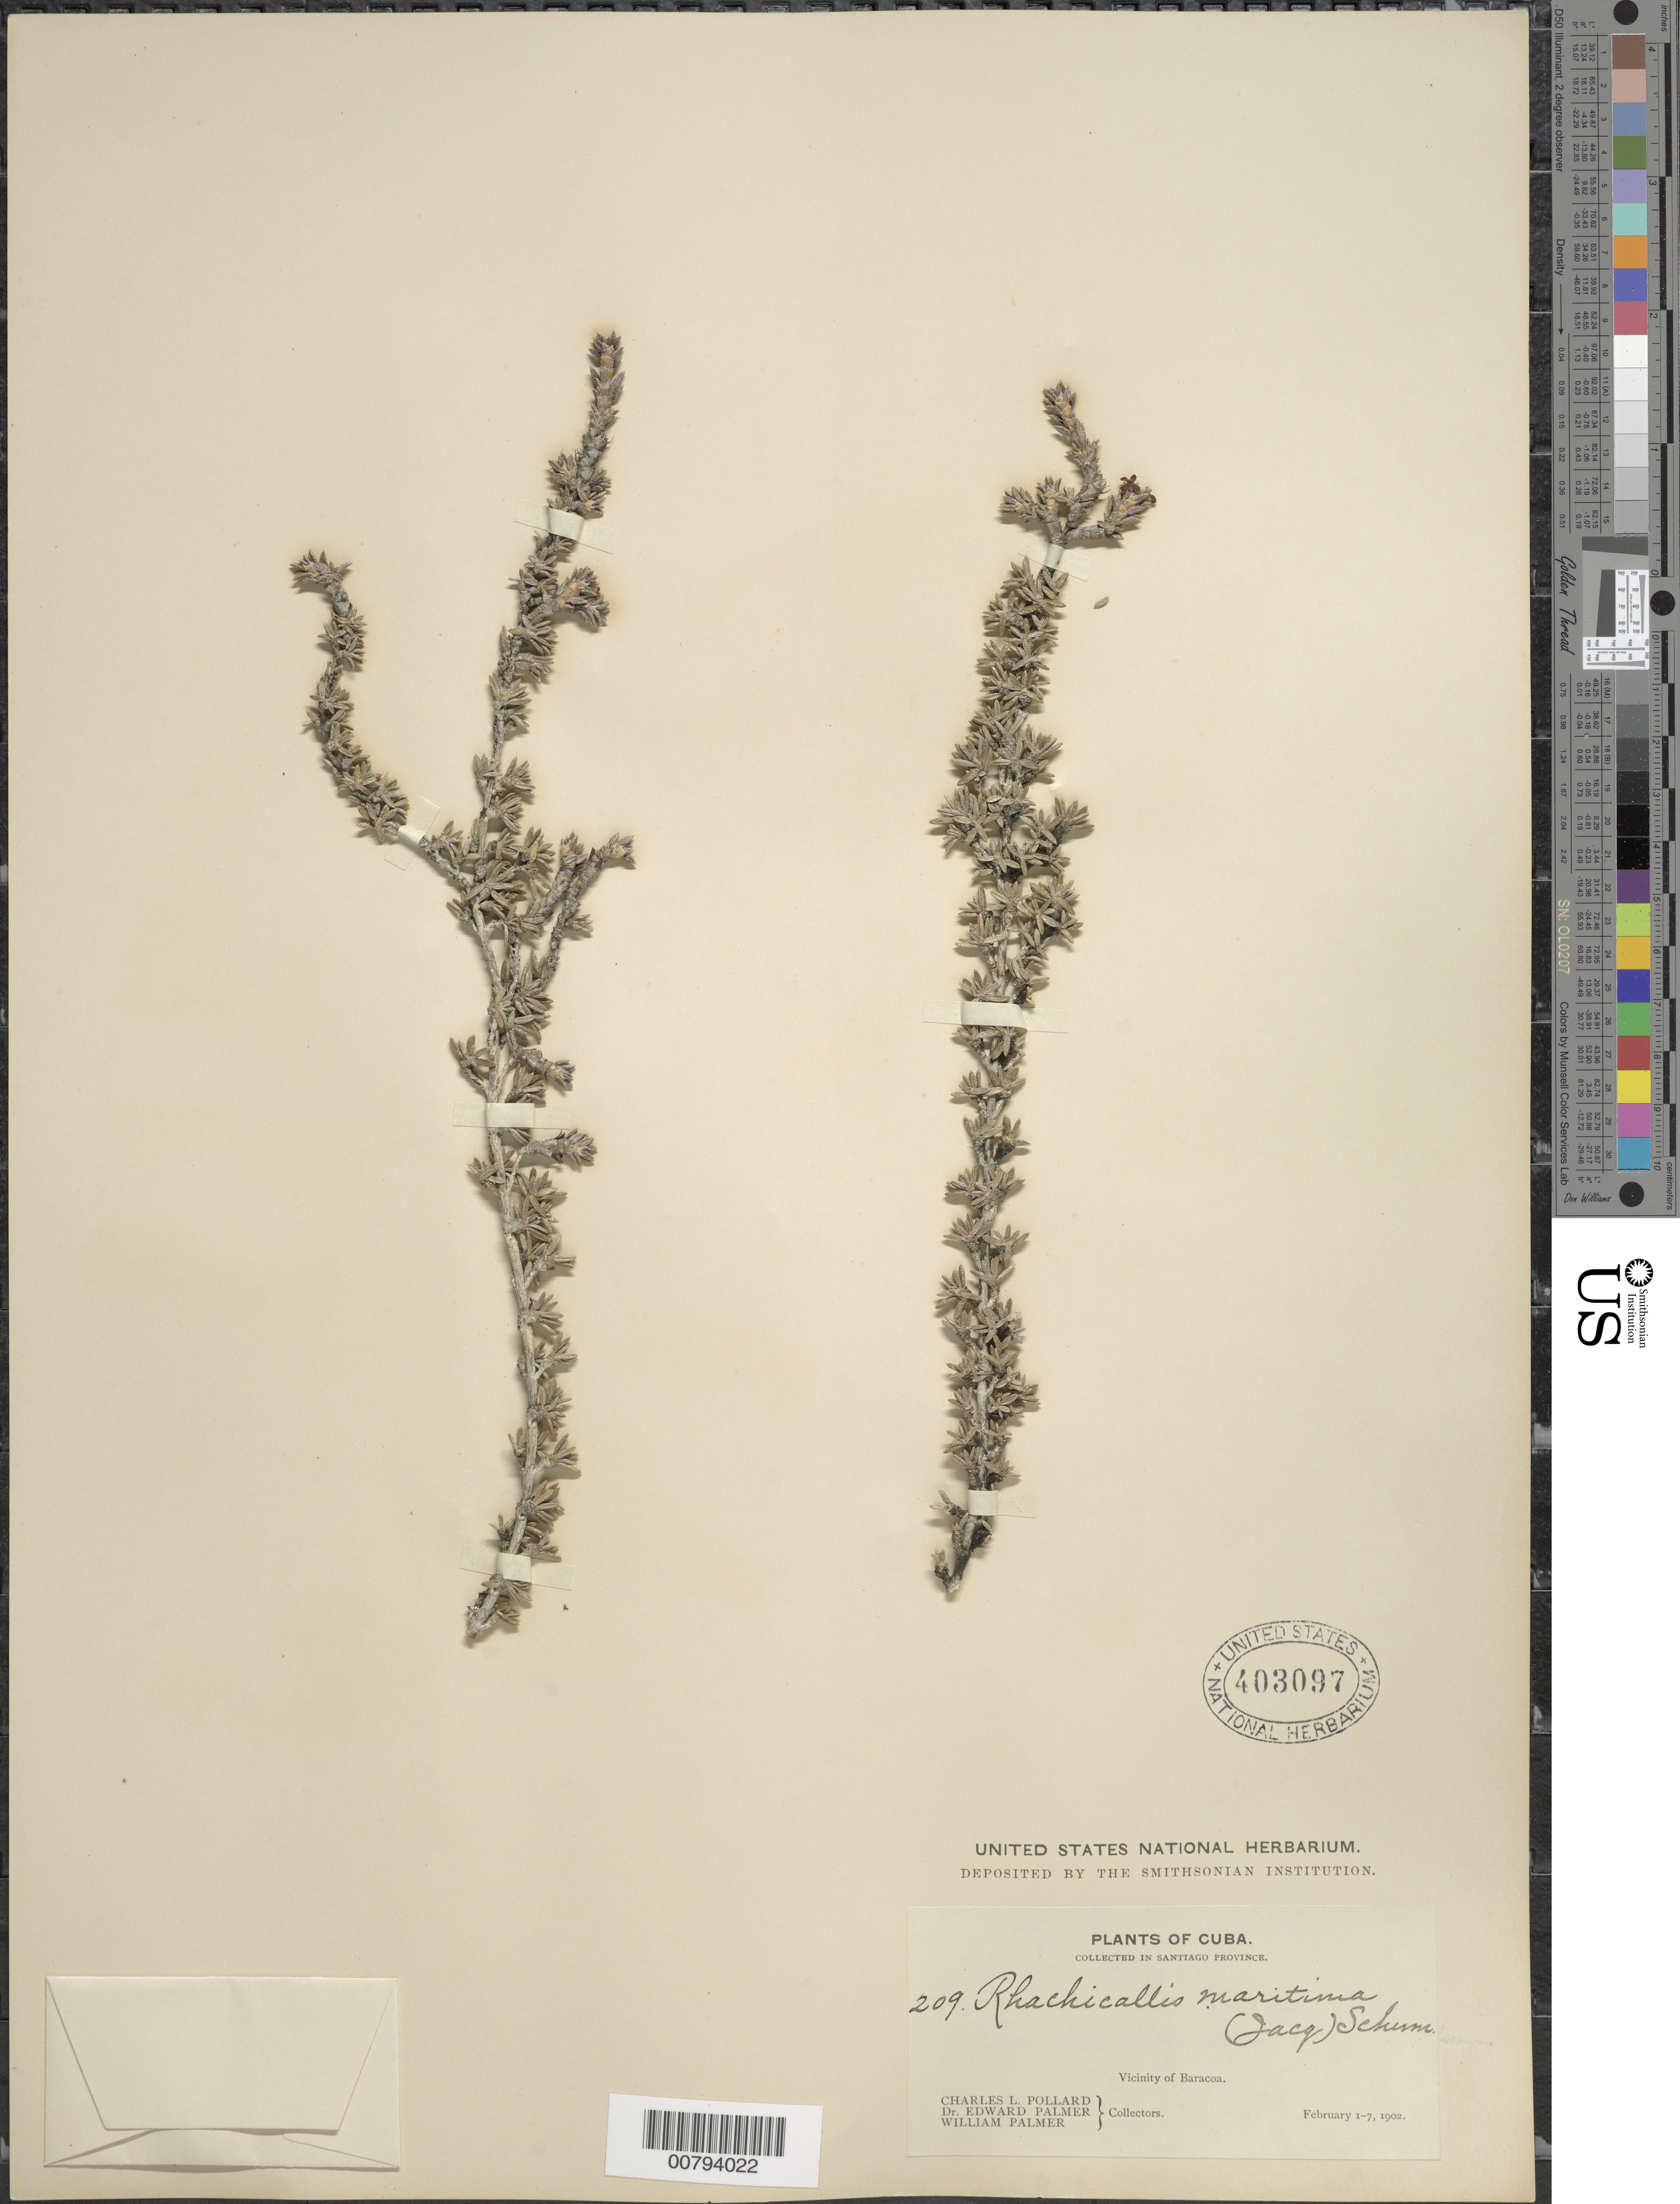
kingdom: Plantae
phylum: Tracheophyta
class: Magnoliopsida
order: Gentianales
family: Rubiaceae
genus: Rachicallis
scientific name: Rachicallis americana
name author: (Jacq.) Hitchc.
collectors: C. L. Pollard, E. Palmer & W. Palmer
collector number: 209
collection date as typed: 01 Feb 1902 to 07 Feb 1902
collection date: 1902-02-01/1902-02-07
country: Cuba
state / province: Santiago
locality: Vicinity of Baracoa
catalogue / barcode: US 403097